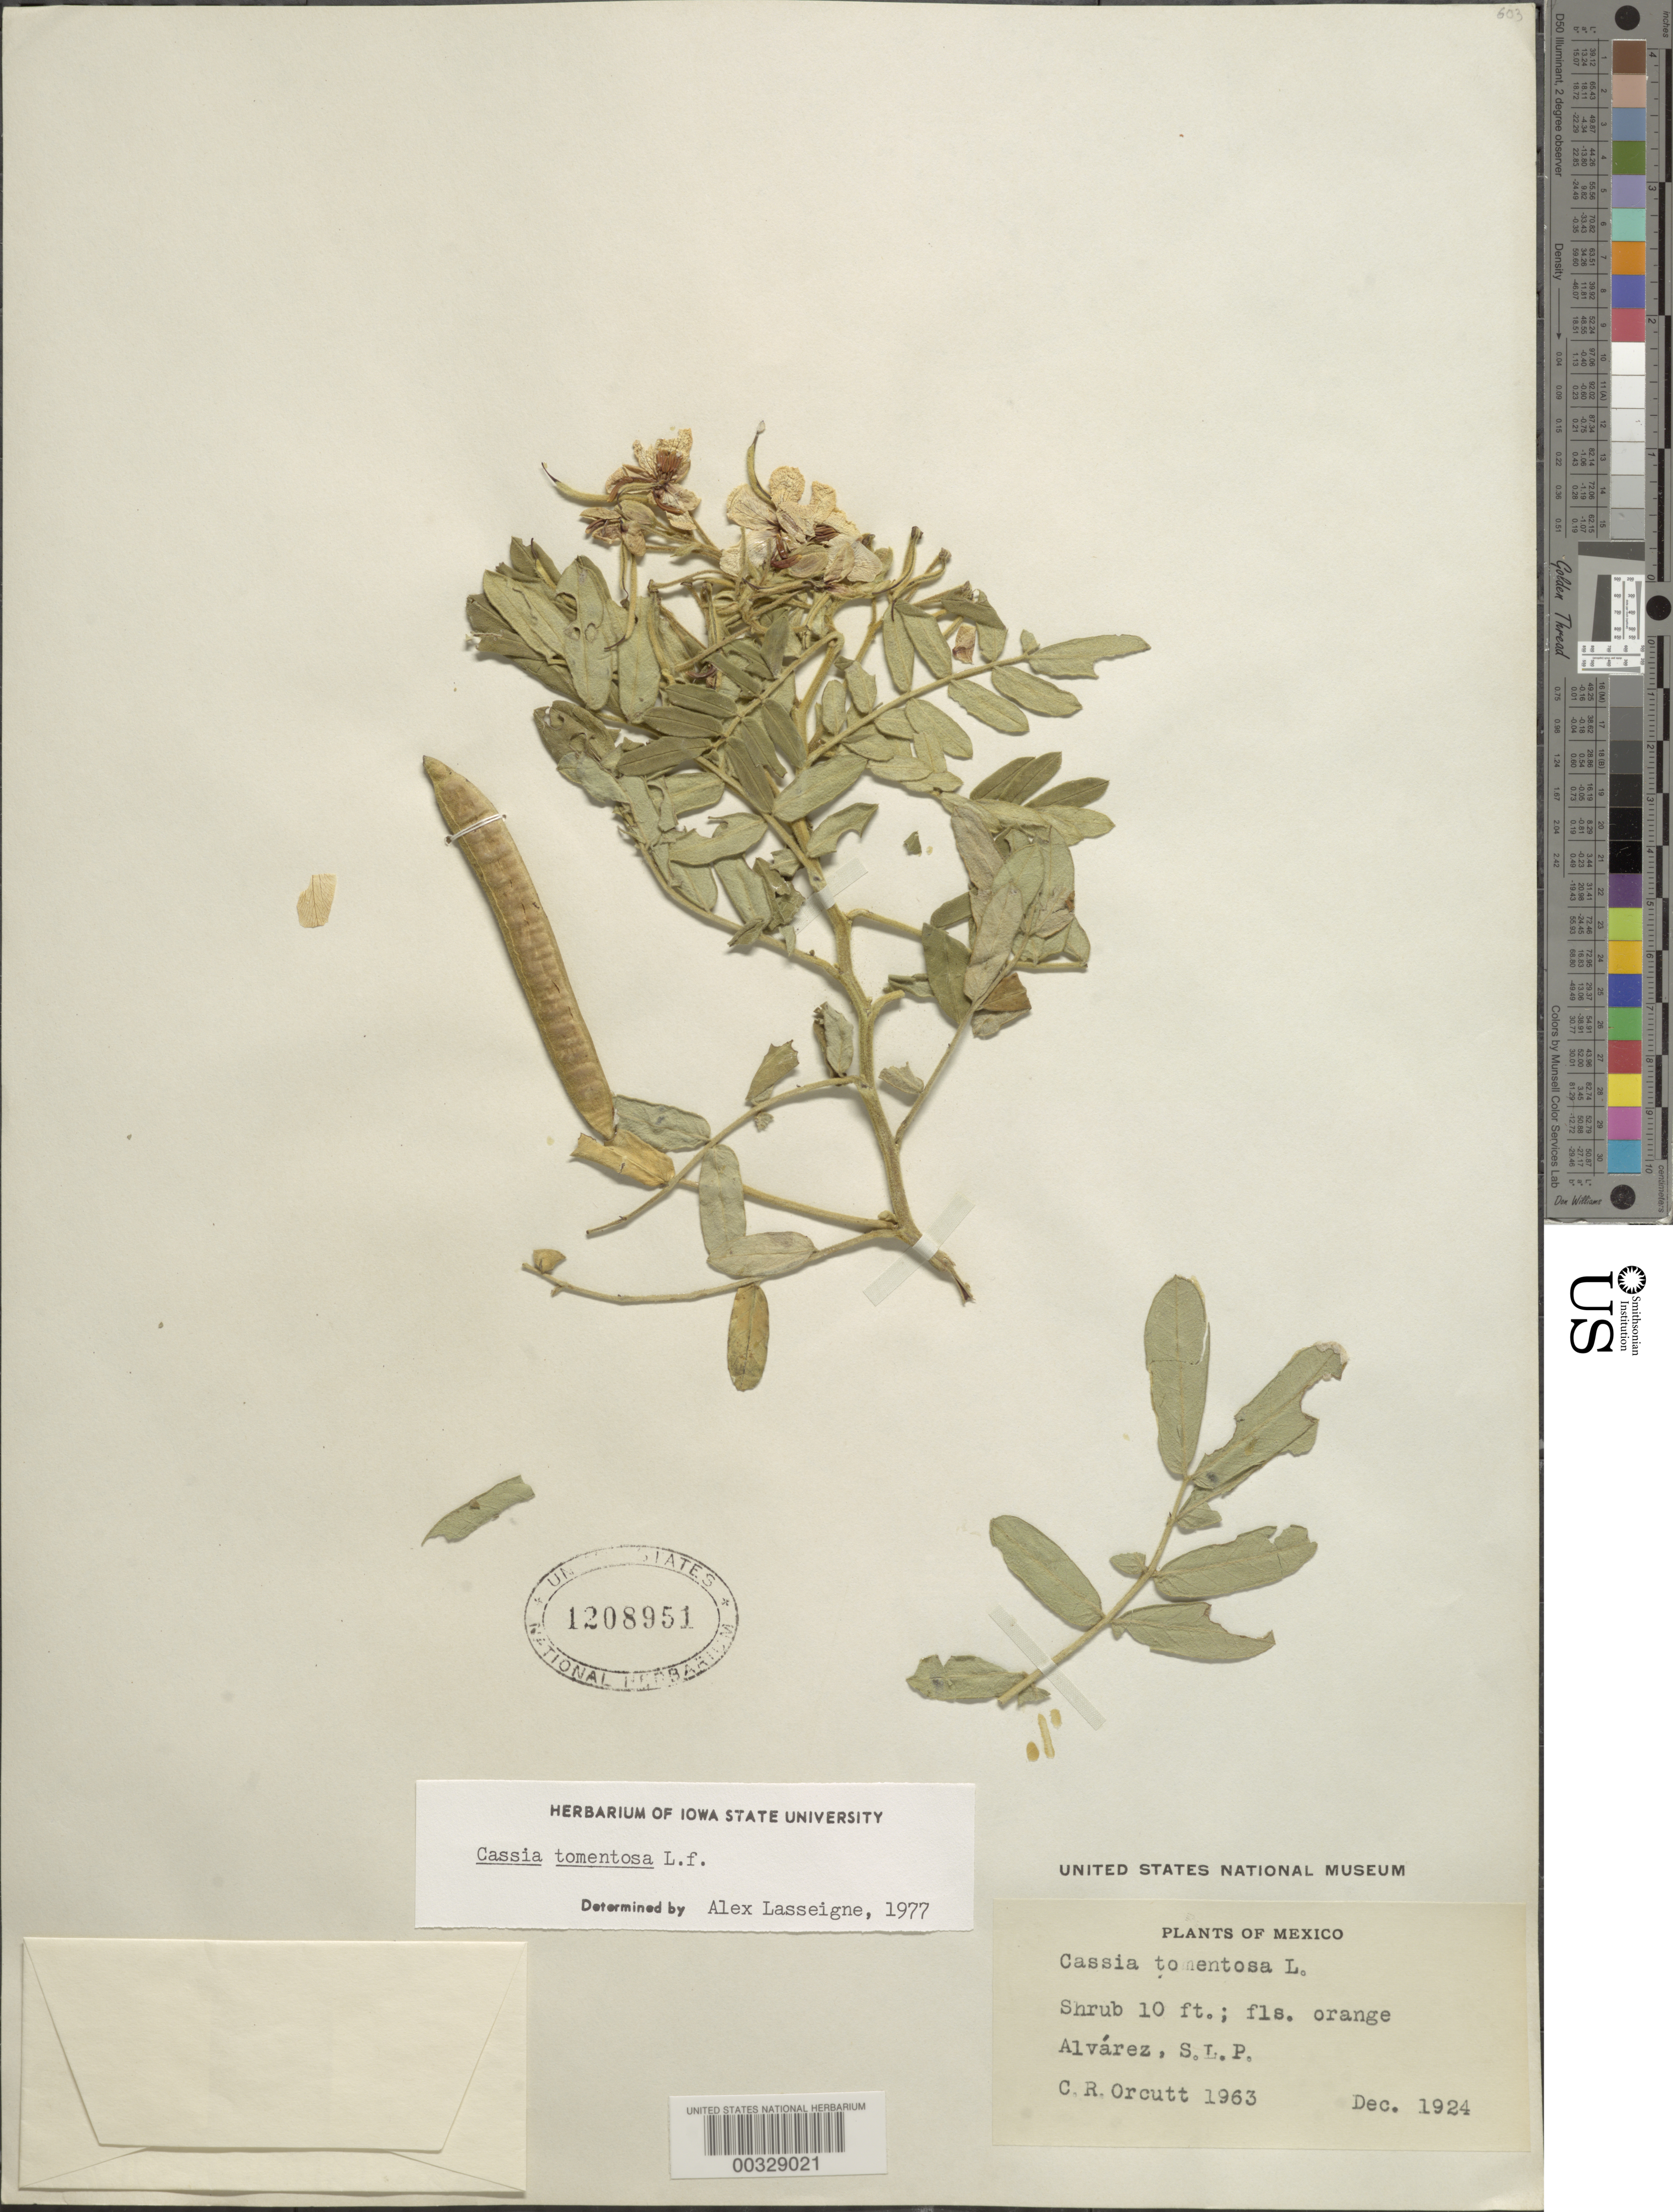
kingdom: Plantae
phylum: Tracheophyta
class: Magnoliopsida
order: Fabales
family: Fabaceae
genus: Senna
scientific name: Senna multiglandulosa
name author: (Jacq.) H.S. Irwin & Barneby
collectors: C. R. Orcutt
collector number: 1963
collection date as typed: Dec 1924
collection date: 1924-12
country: Mexico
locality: Alvarez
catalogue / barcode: US 1208951